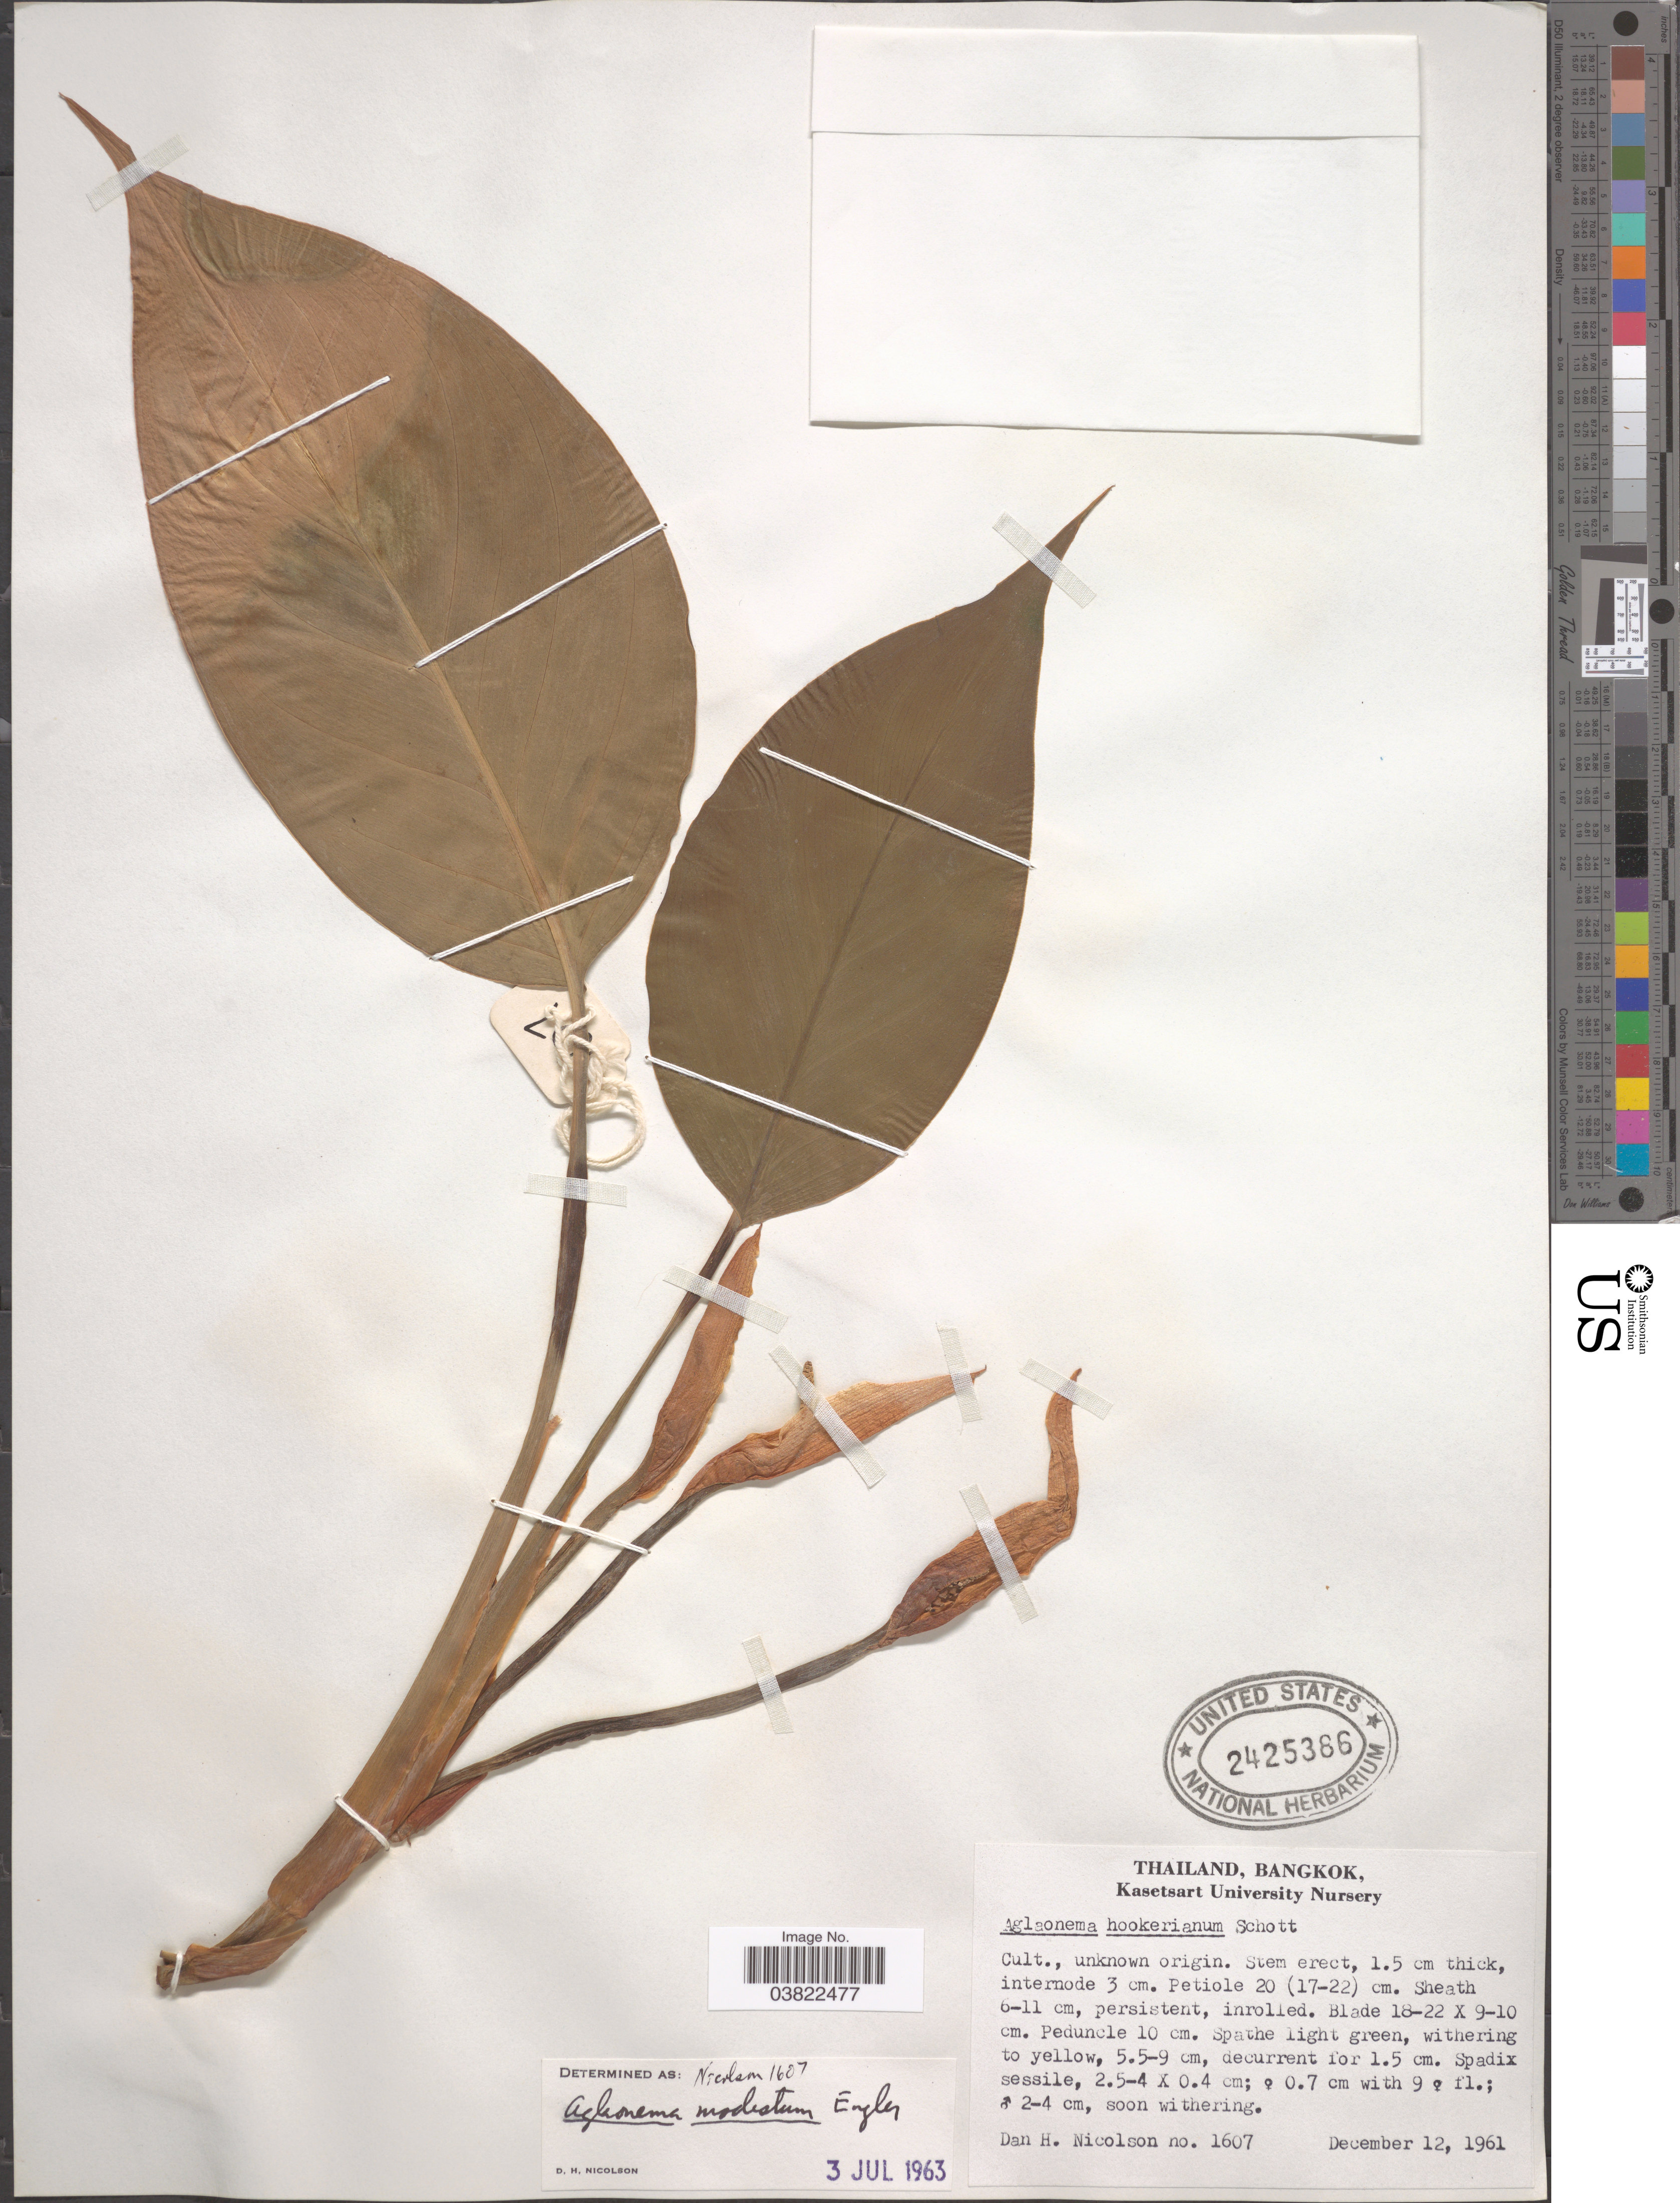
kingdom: Plantae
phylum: Tracheophyta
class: Liliopsida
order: Alismatales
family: Araceae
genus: Aglaonema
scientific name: Aglaonema modestum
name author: Schott ex Engl.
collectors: D. H. Nicolson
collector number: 1607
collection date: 1961-12-12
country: Thailand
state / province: Bangkok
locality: Kasetsart University Nursery.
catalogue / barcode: US 2425386